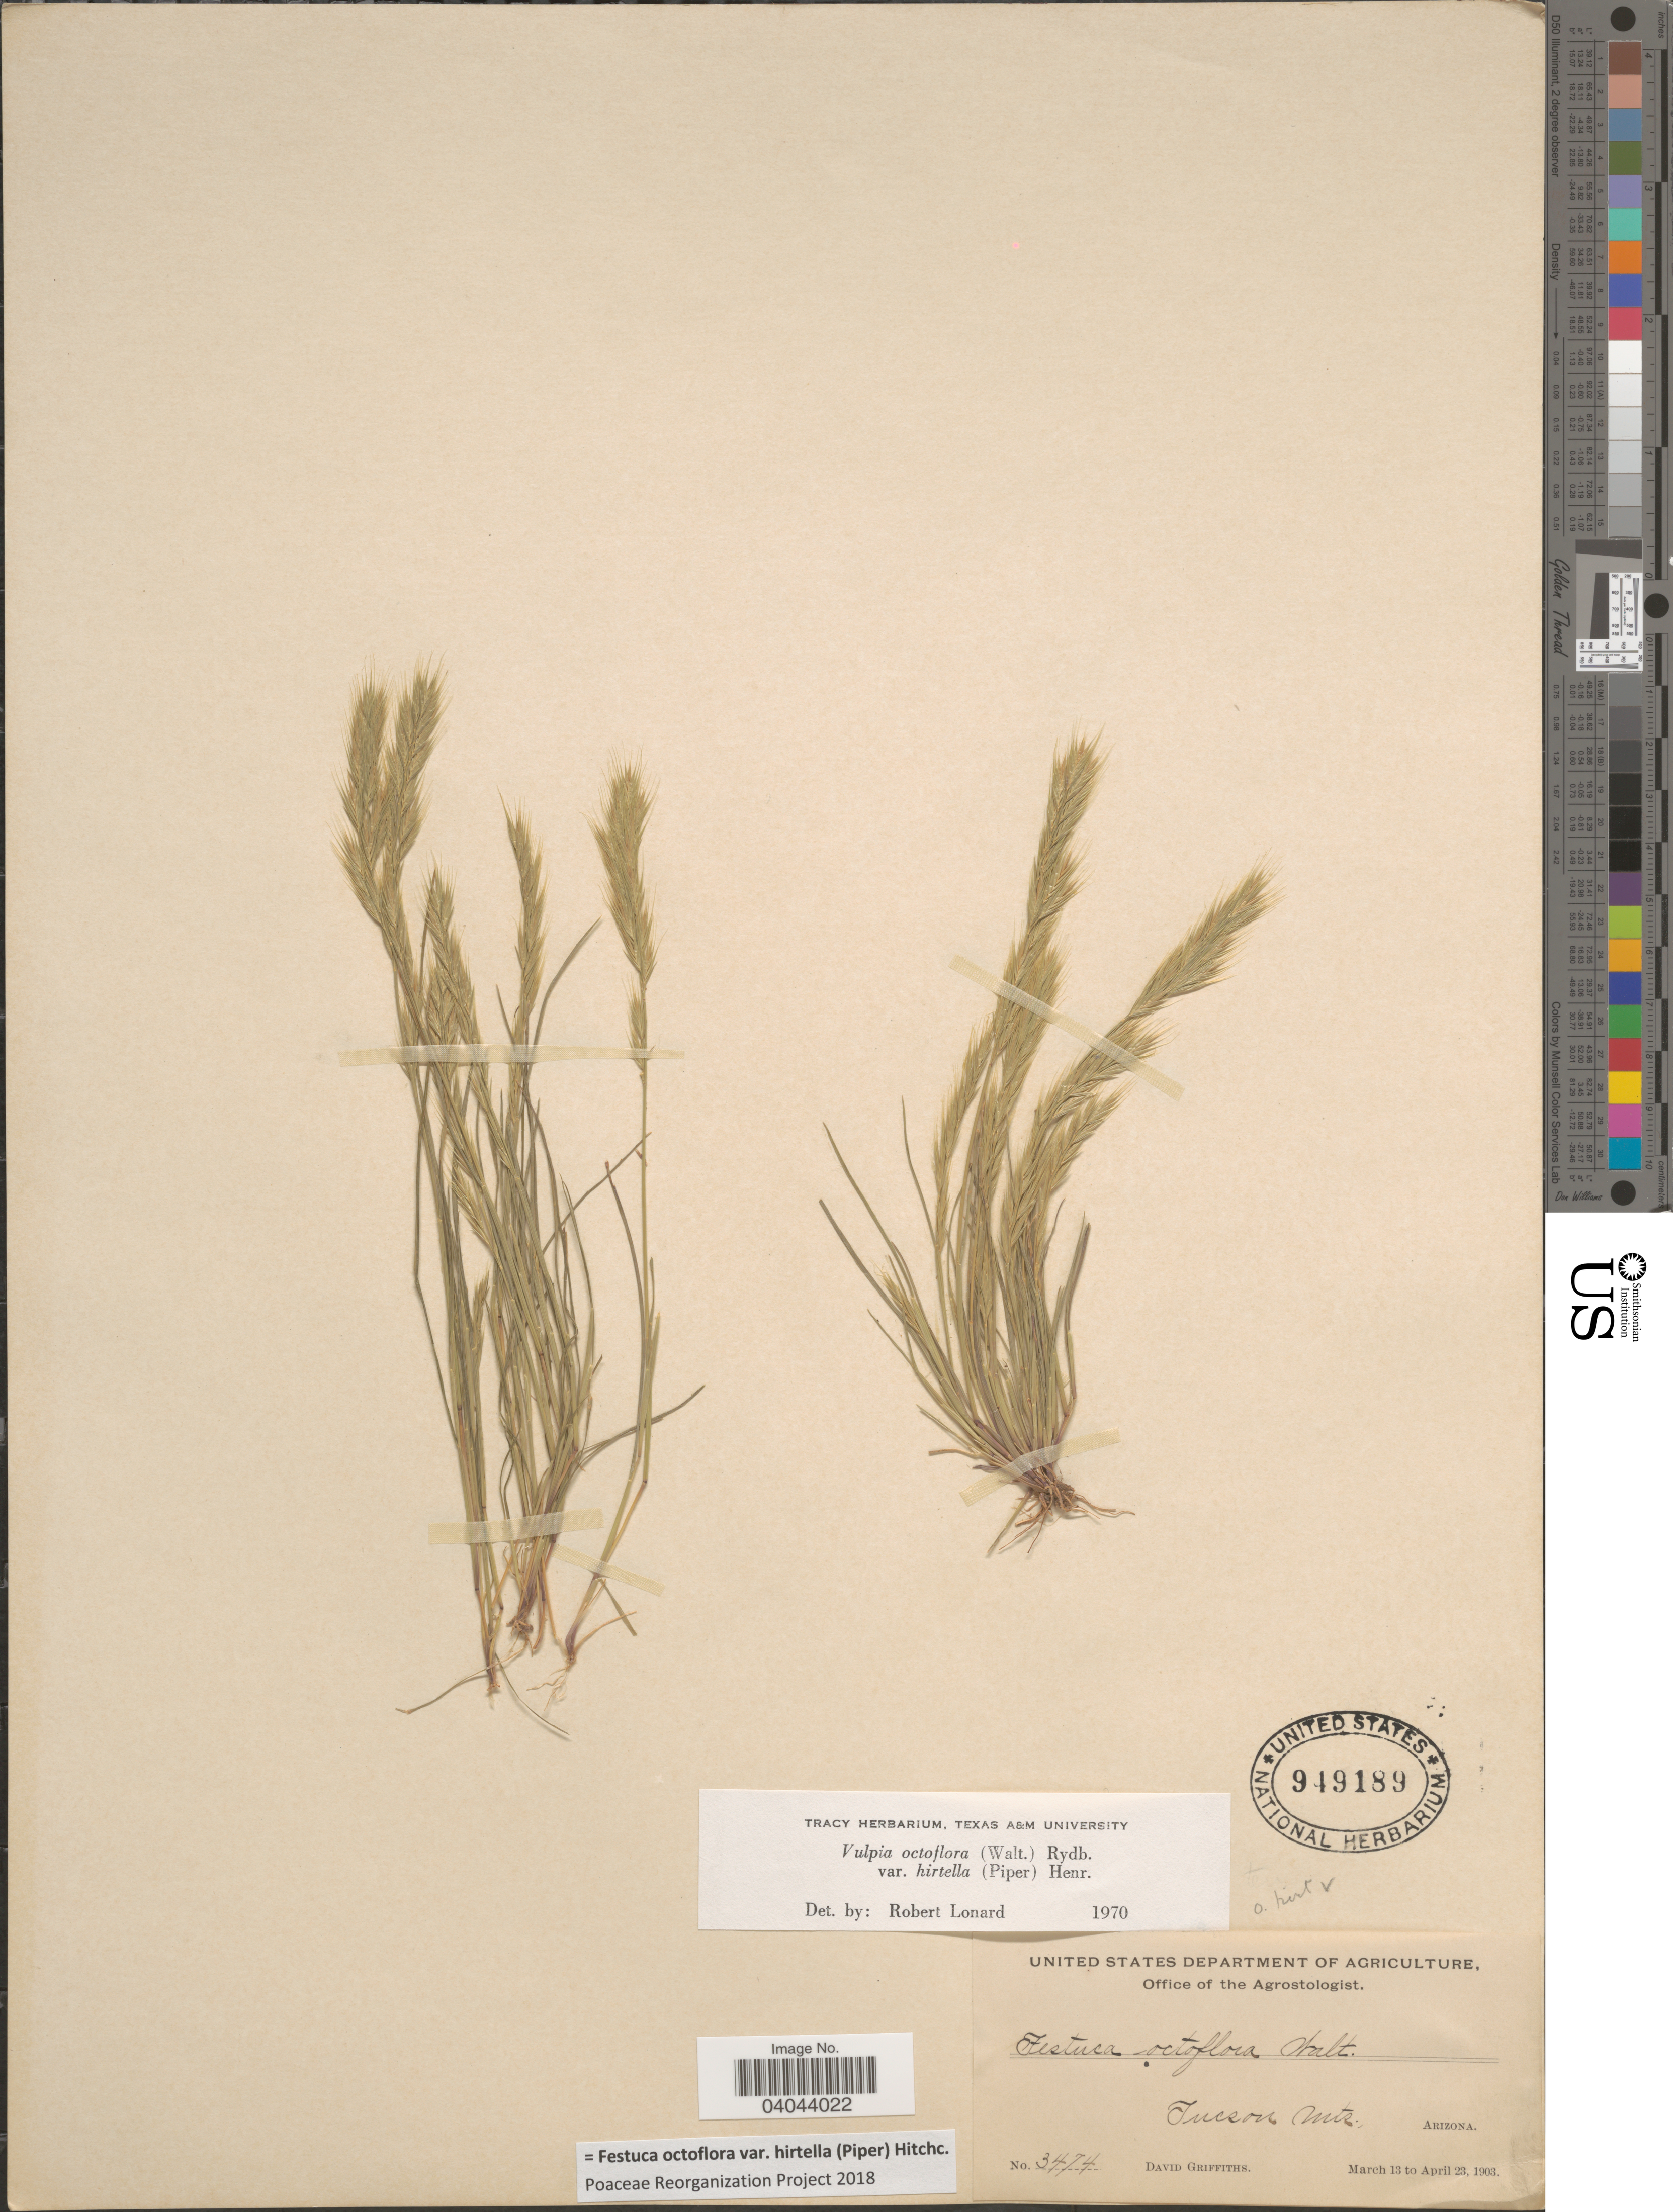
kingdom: Plantae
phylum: Tracheophyta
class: Liliopsida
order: Poales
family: Poaceae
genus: Festuca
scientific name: Festuca octoflora var. hirtella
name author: Piper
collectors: D. Griffiths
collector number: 3474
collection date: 1903-03-13/1903-04-23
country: United States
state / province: Arizona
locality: Tucson Mts.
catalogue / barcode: US 949189